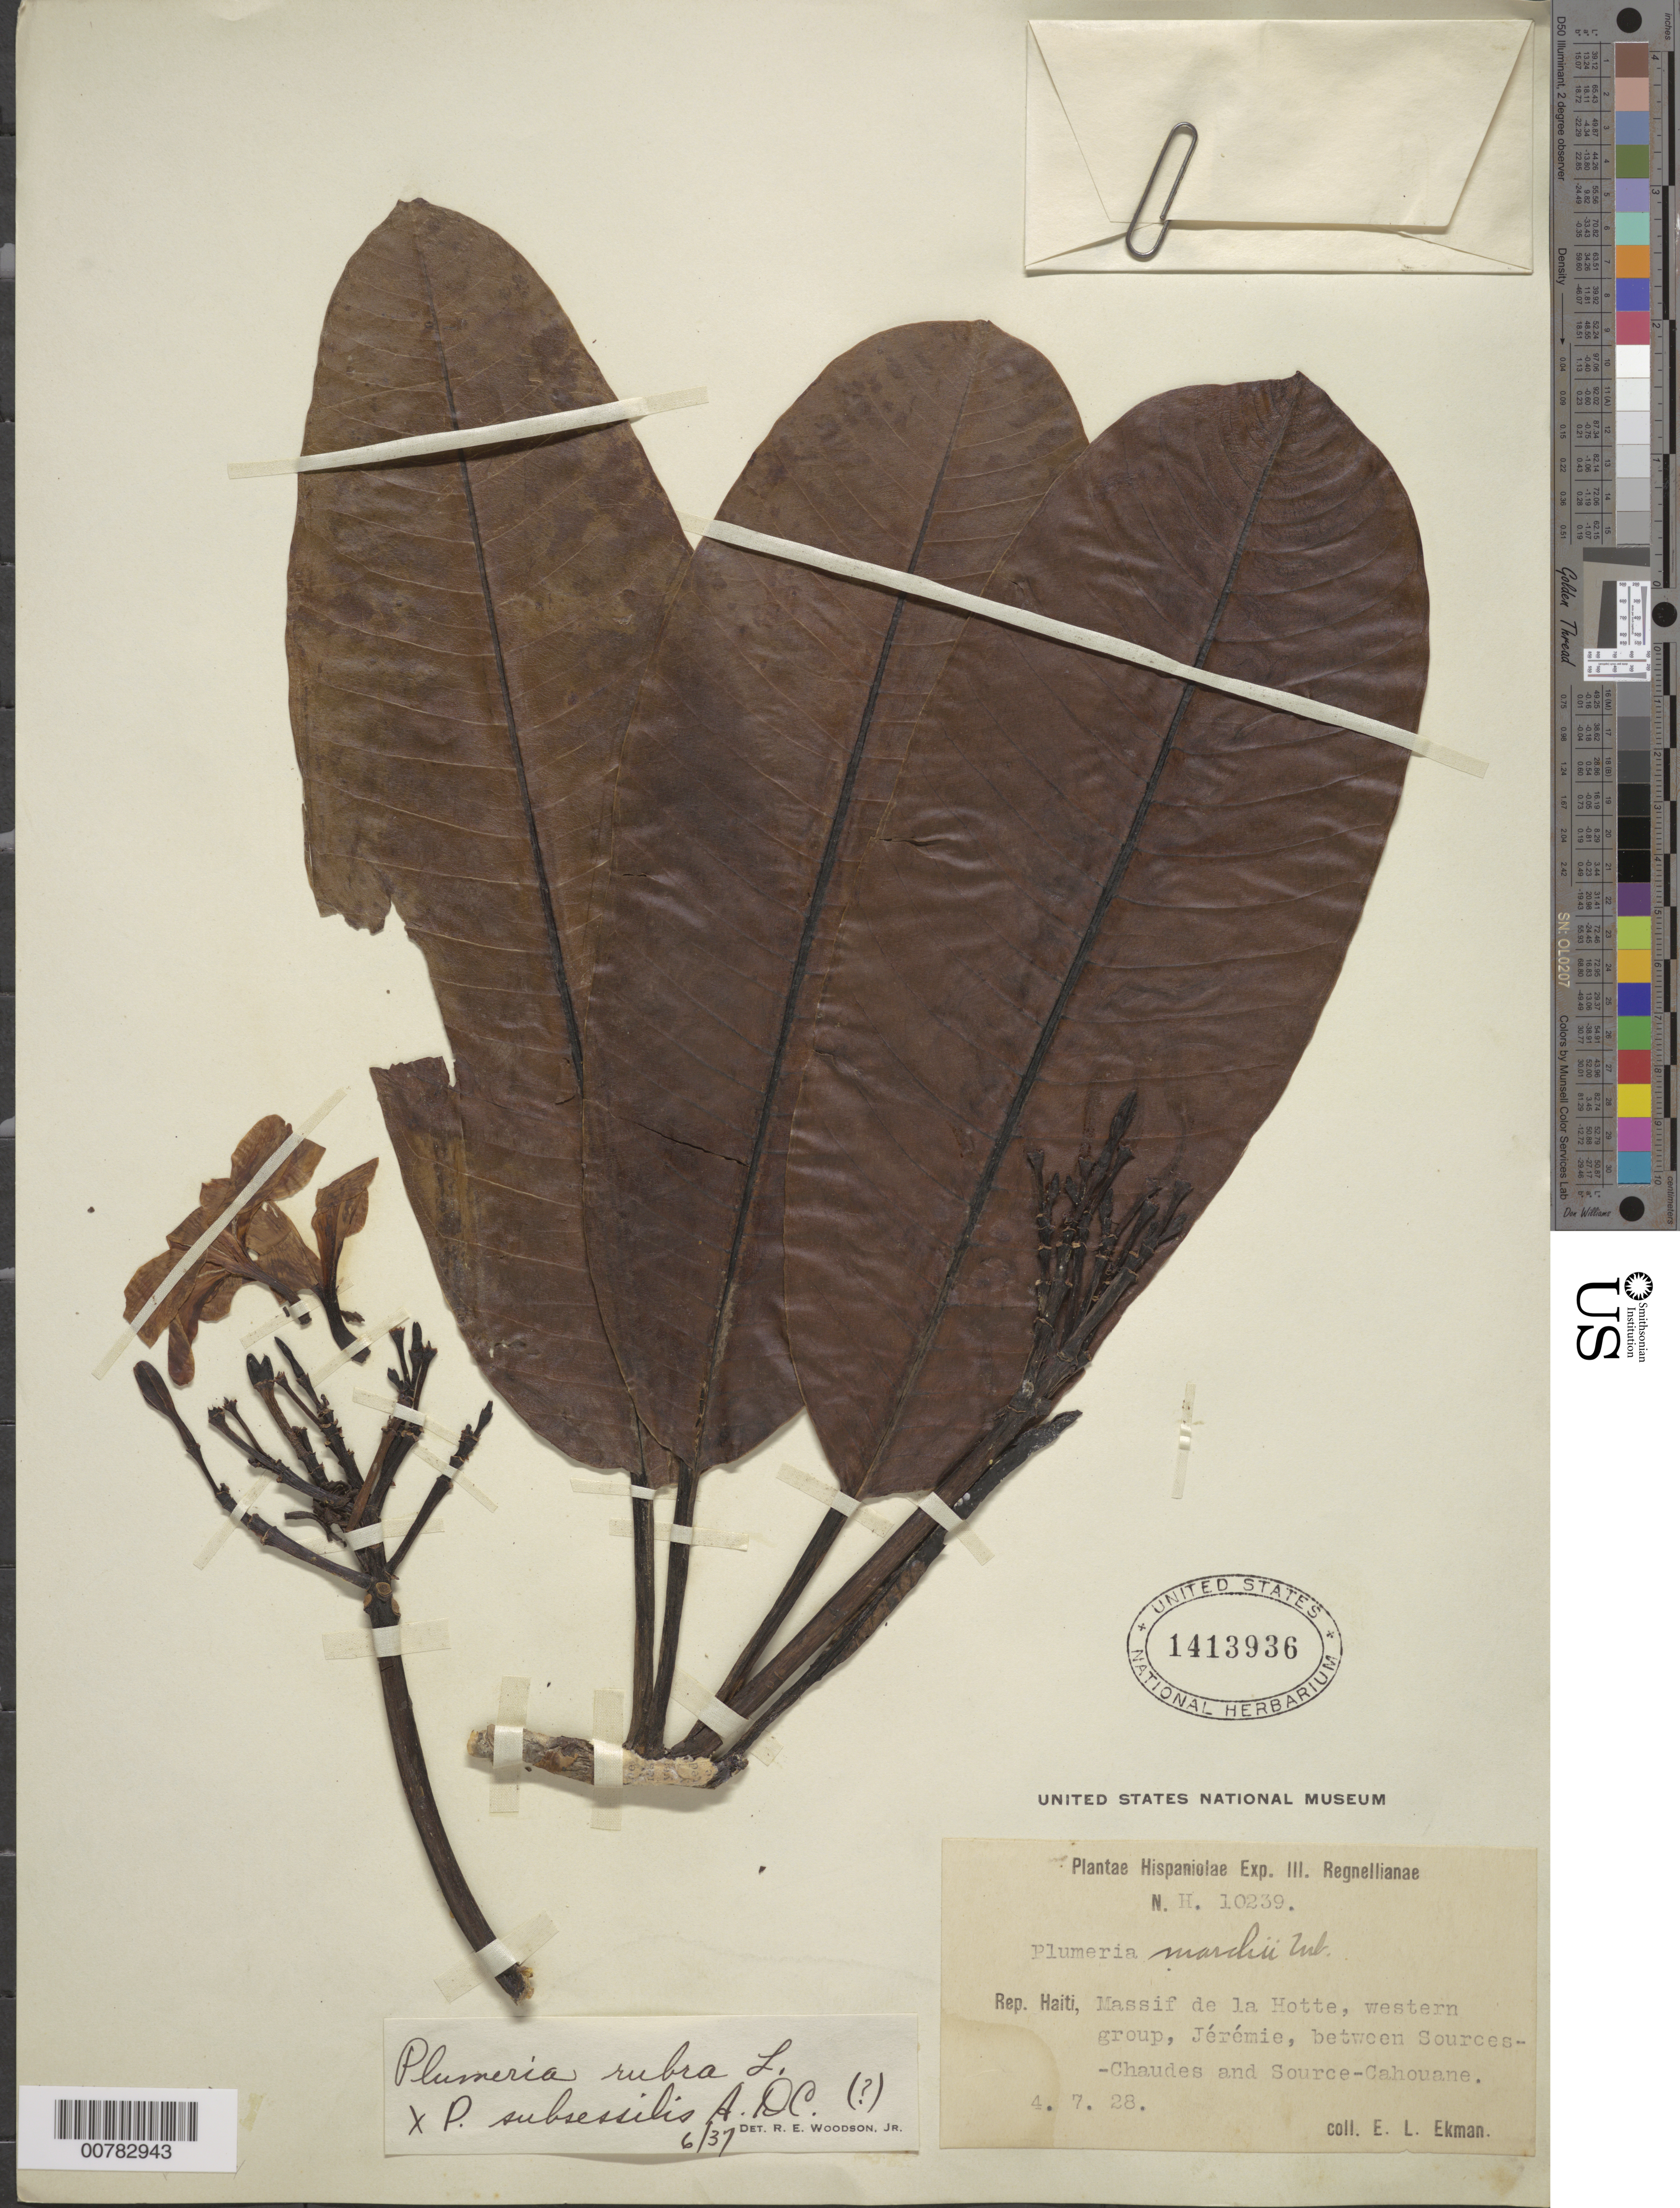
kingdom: Plantae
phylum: Tracheophyta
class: Magnoliopsida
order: Gentianales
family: Apocynaceae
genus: Plumeria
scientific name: Plumeria rubra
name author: L.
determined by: Woodson, R. E., Jr.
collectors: E. L. Ekman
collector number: H 10239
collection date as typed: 04 Jul 1928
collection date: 1928-07-04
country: Haiti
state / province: Grand'Anse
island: Hispaniola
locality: Jérémie, Massif de la Hotte, western group, between Sources-Chaudes and Source-Cahouane.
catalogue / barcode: US 1413936